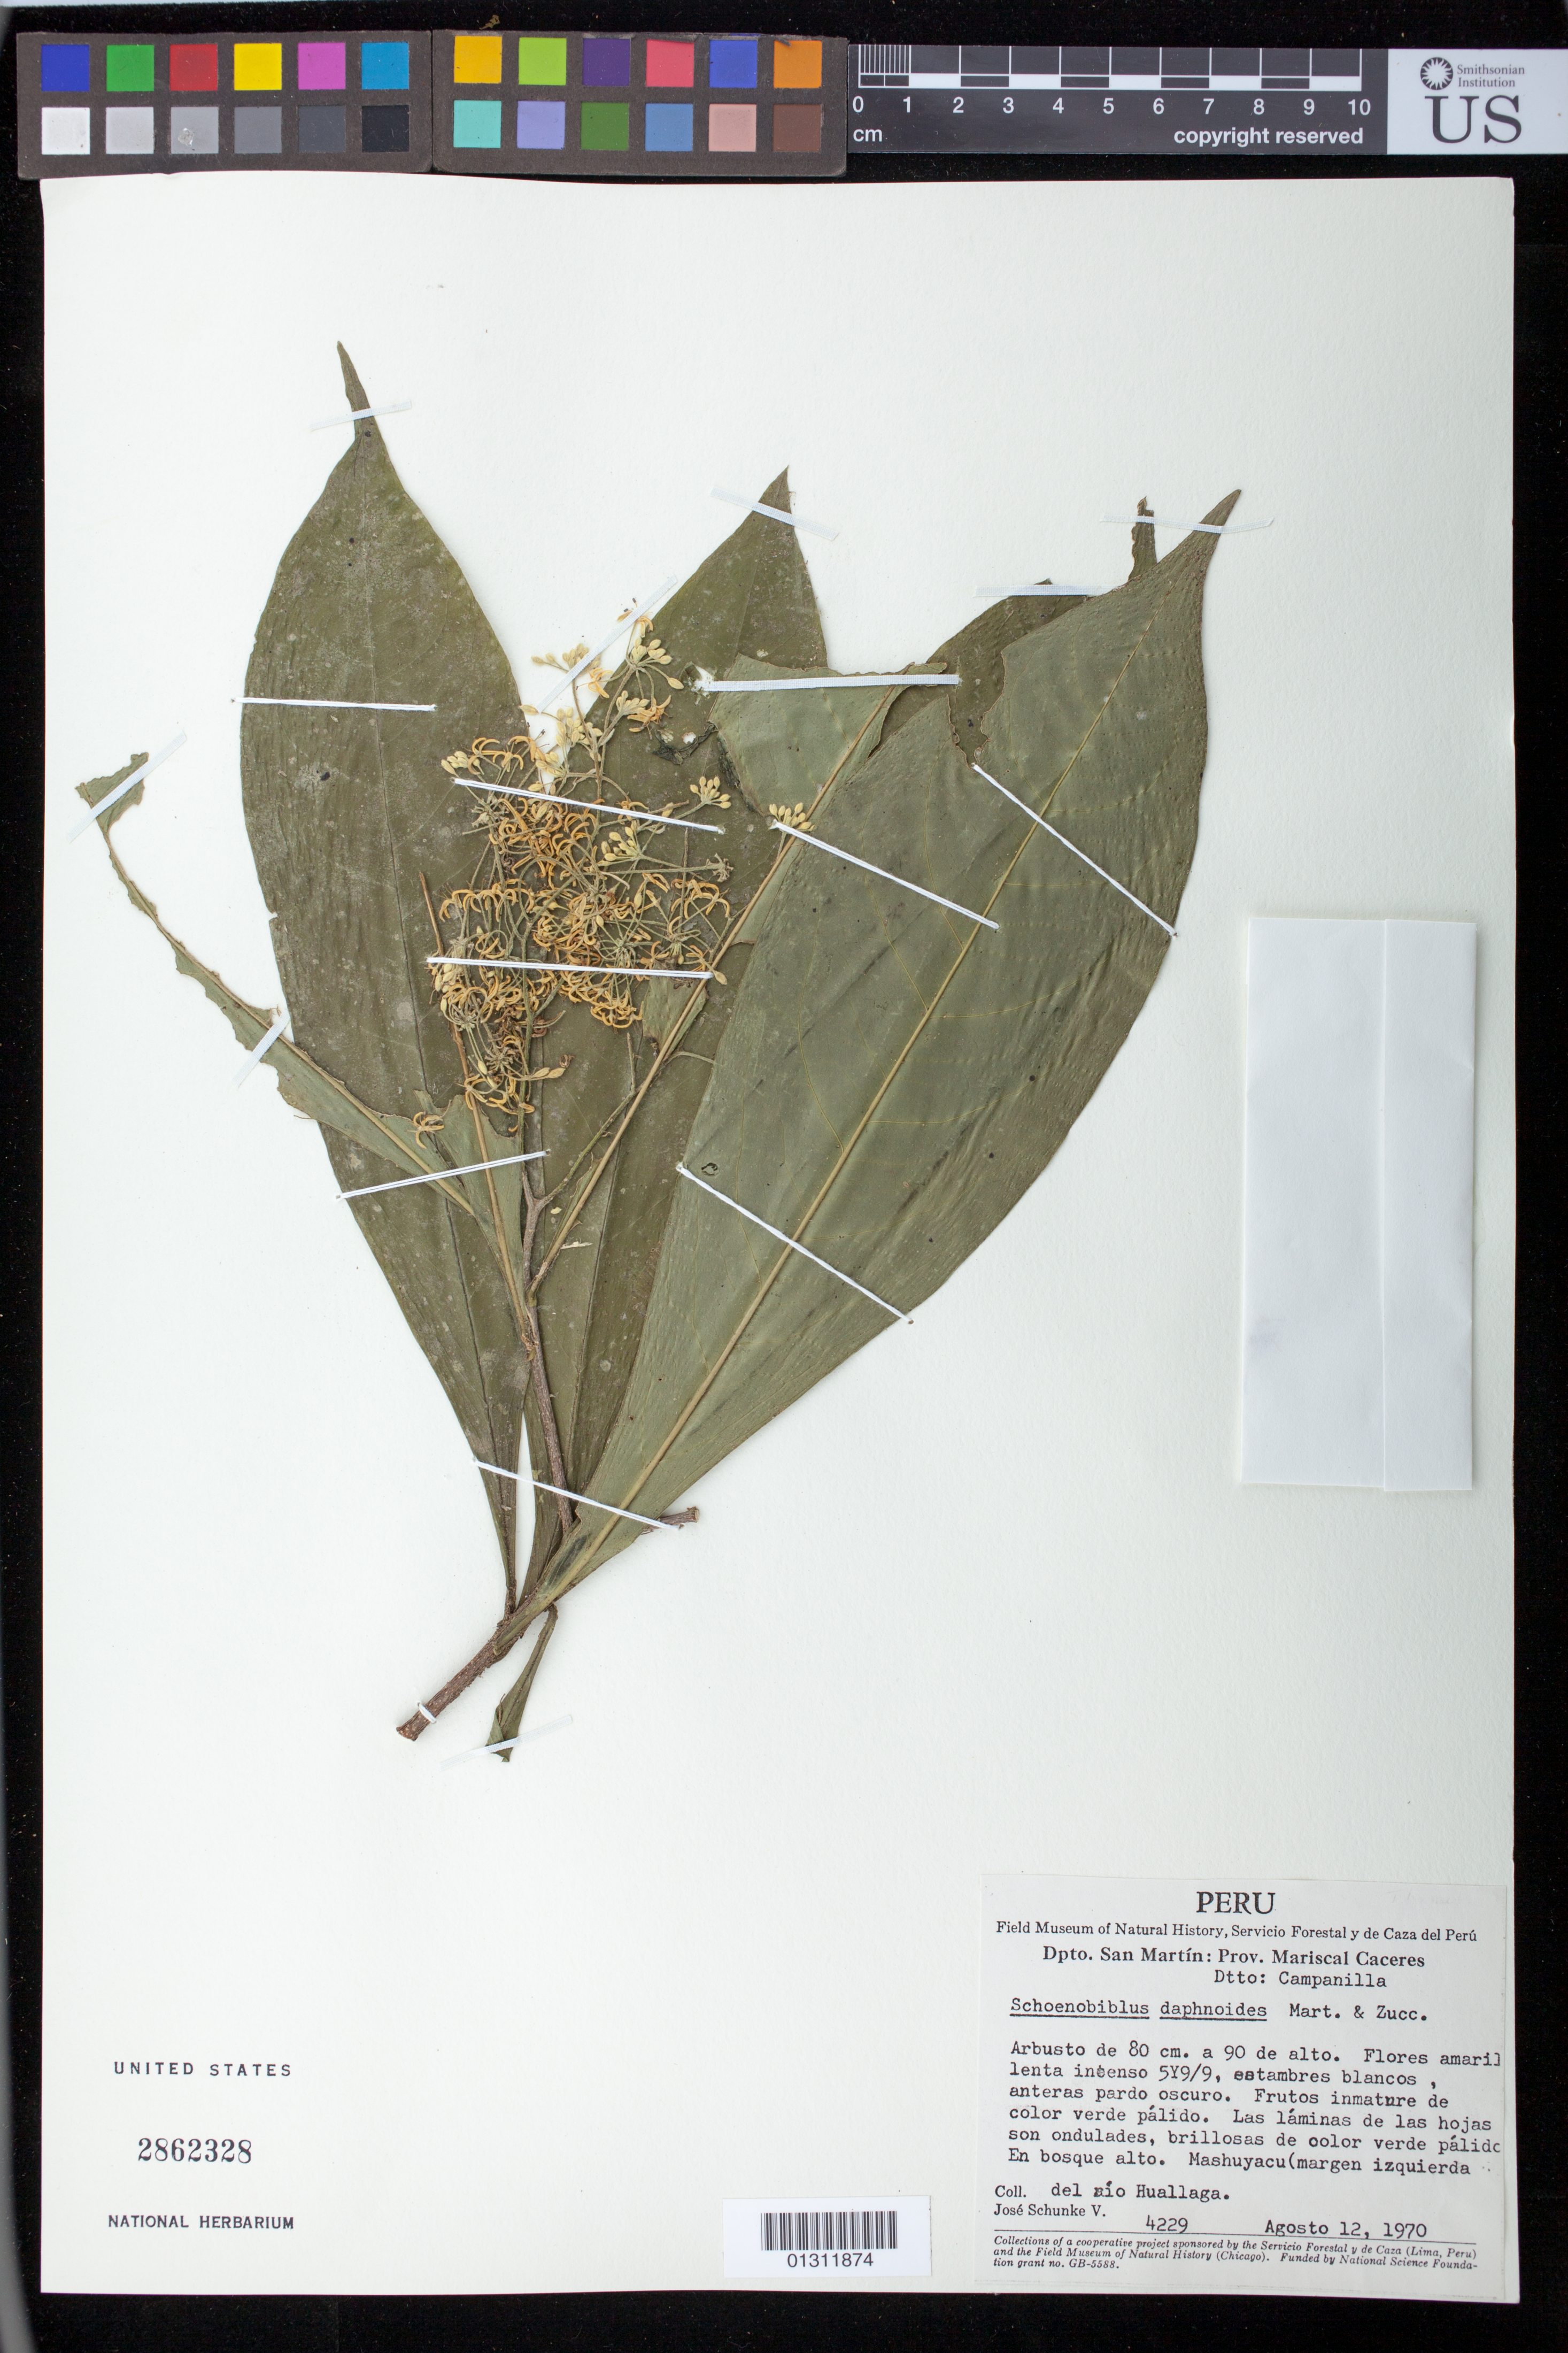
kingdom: Plantae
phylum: Tracheophyta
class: Magnoliopsida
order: Malvales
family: Thymelaeaceae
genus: Schoenobiblus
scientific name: Schoenobiblus daphnoides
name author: Mart.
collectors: J. Schunke Vigo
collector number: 4229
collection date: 1970-08-12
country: Peru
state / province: San Martín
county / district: Mariscal Cáceres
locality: Mashuyacu, del Rio Huallaga.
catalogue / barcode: US 2862328